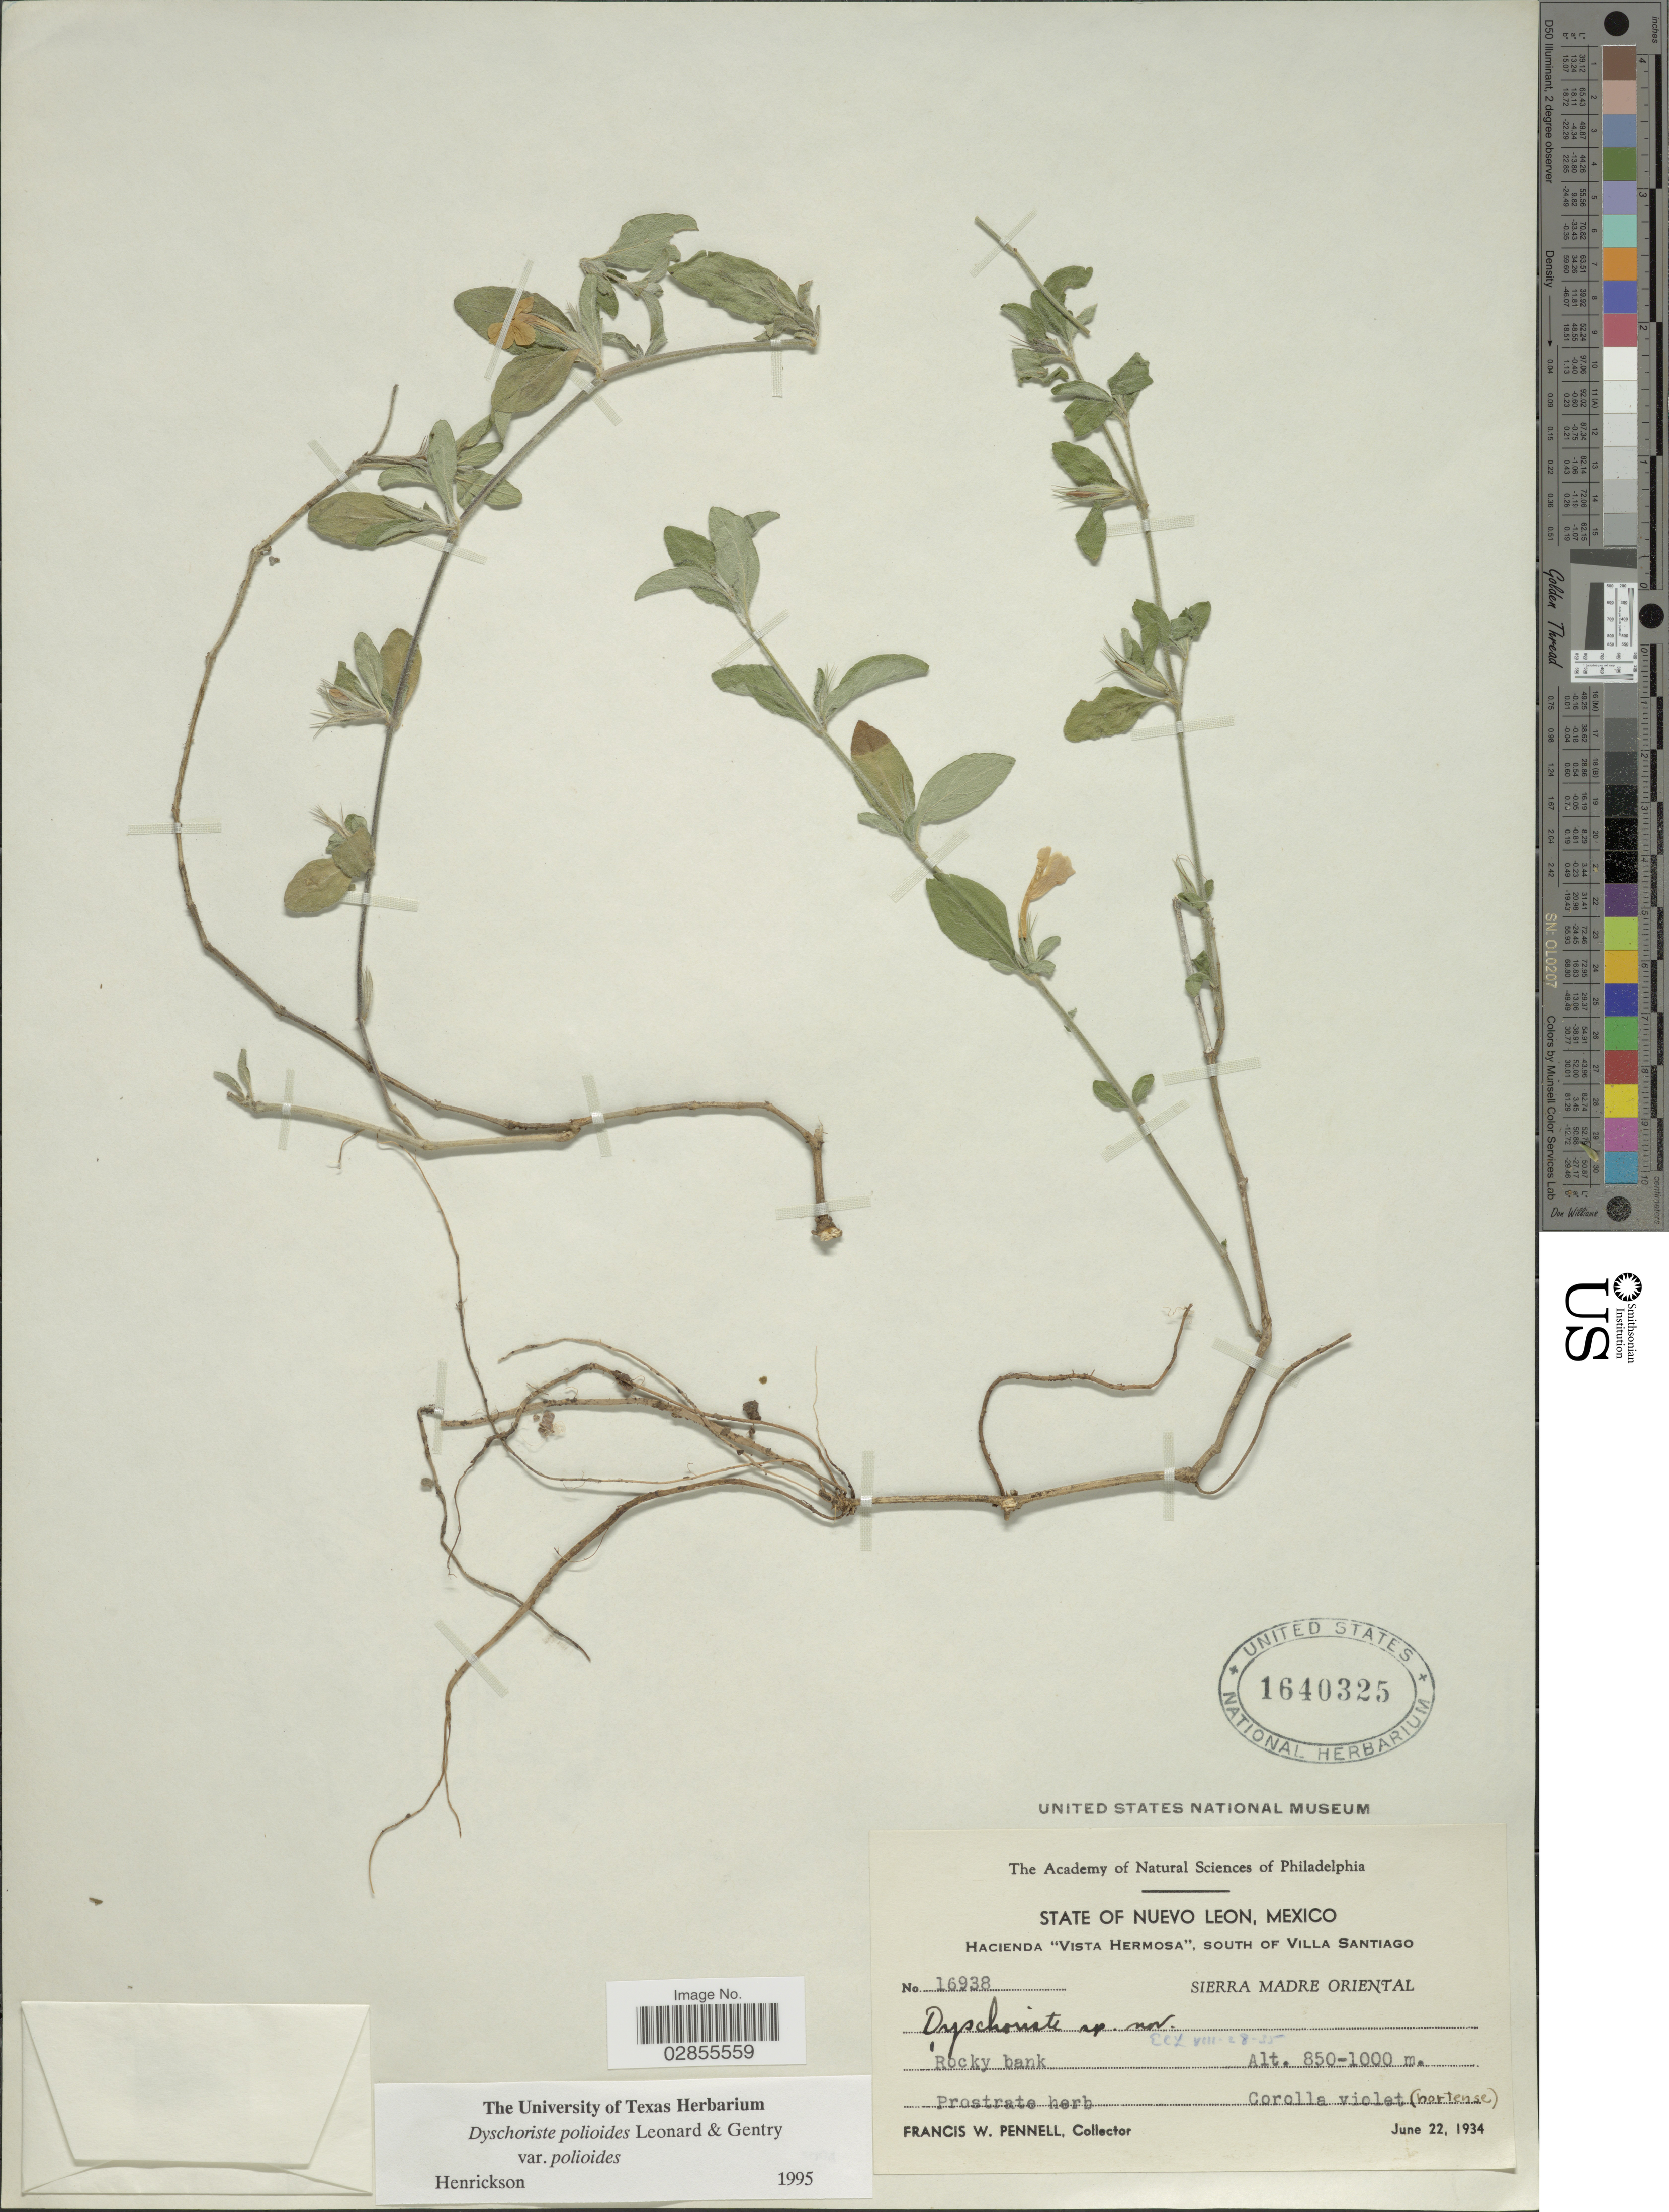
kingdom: Plantae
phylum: Tracheophyta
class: Magnoliopsida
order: Lamiales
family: Acanthaceae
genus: Dyschoriste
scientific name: Dyschoriste poliodes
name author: Leonard & Gentry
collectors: F. W. Pennell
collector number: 16938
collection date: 1934-06-22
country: Mexico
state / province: Nuevo León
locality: Hacienda "Vista Hermosa", south of Villa Santiago. Sierra Madre Oriental. Rocky bank.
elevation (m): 850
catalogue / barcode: US 1640325